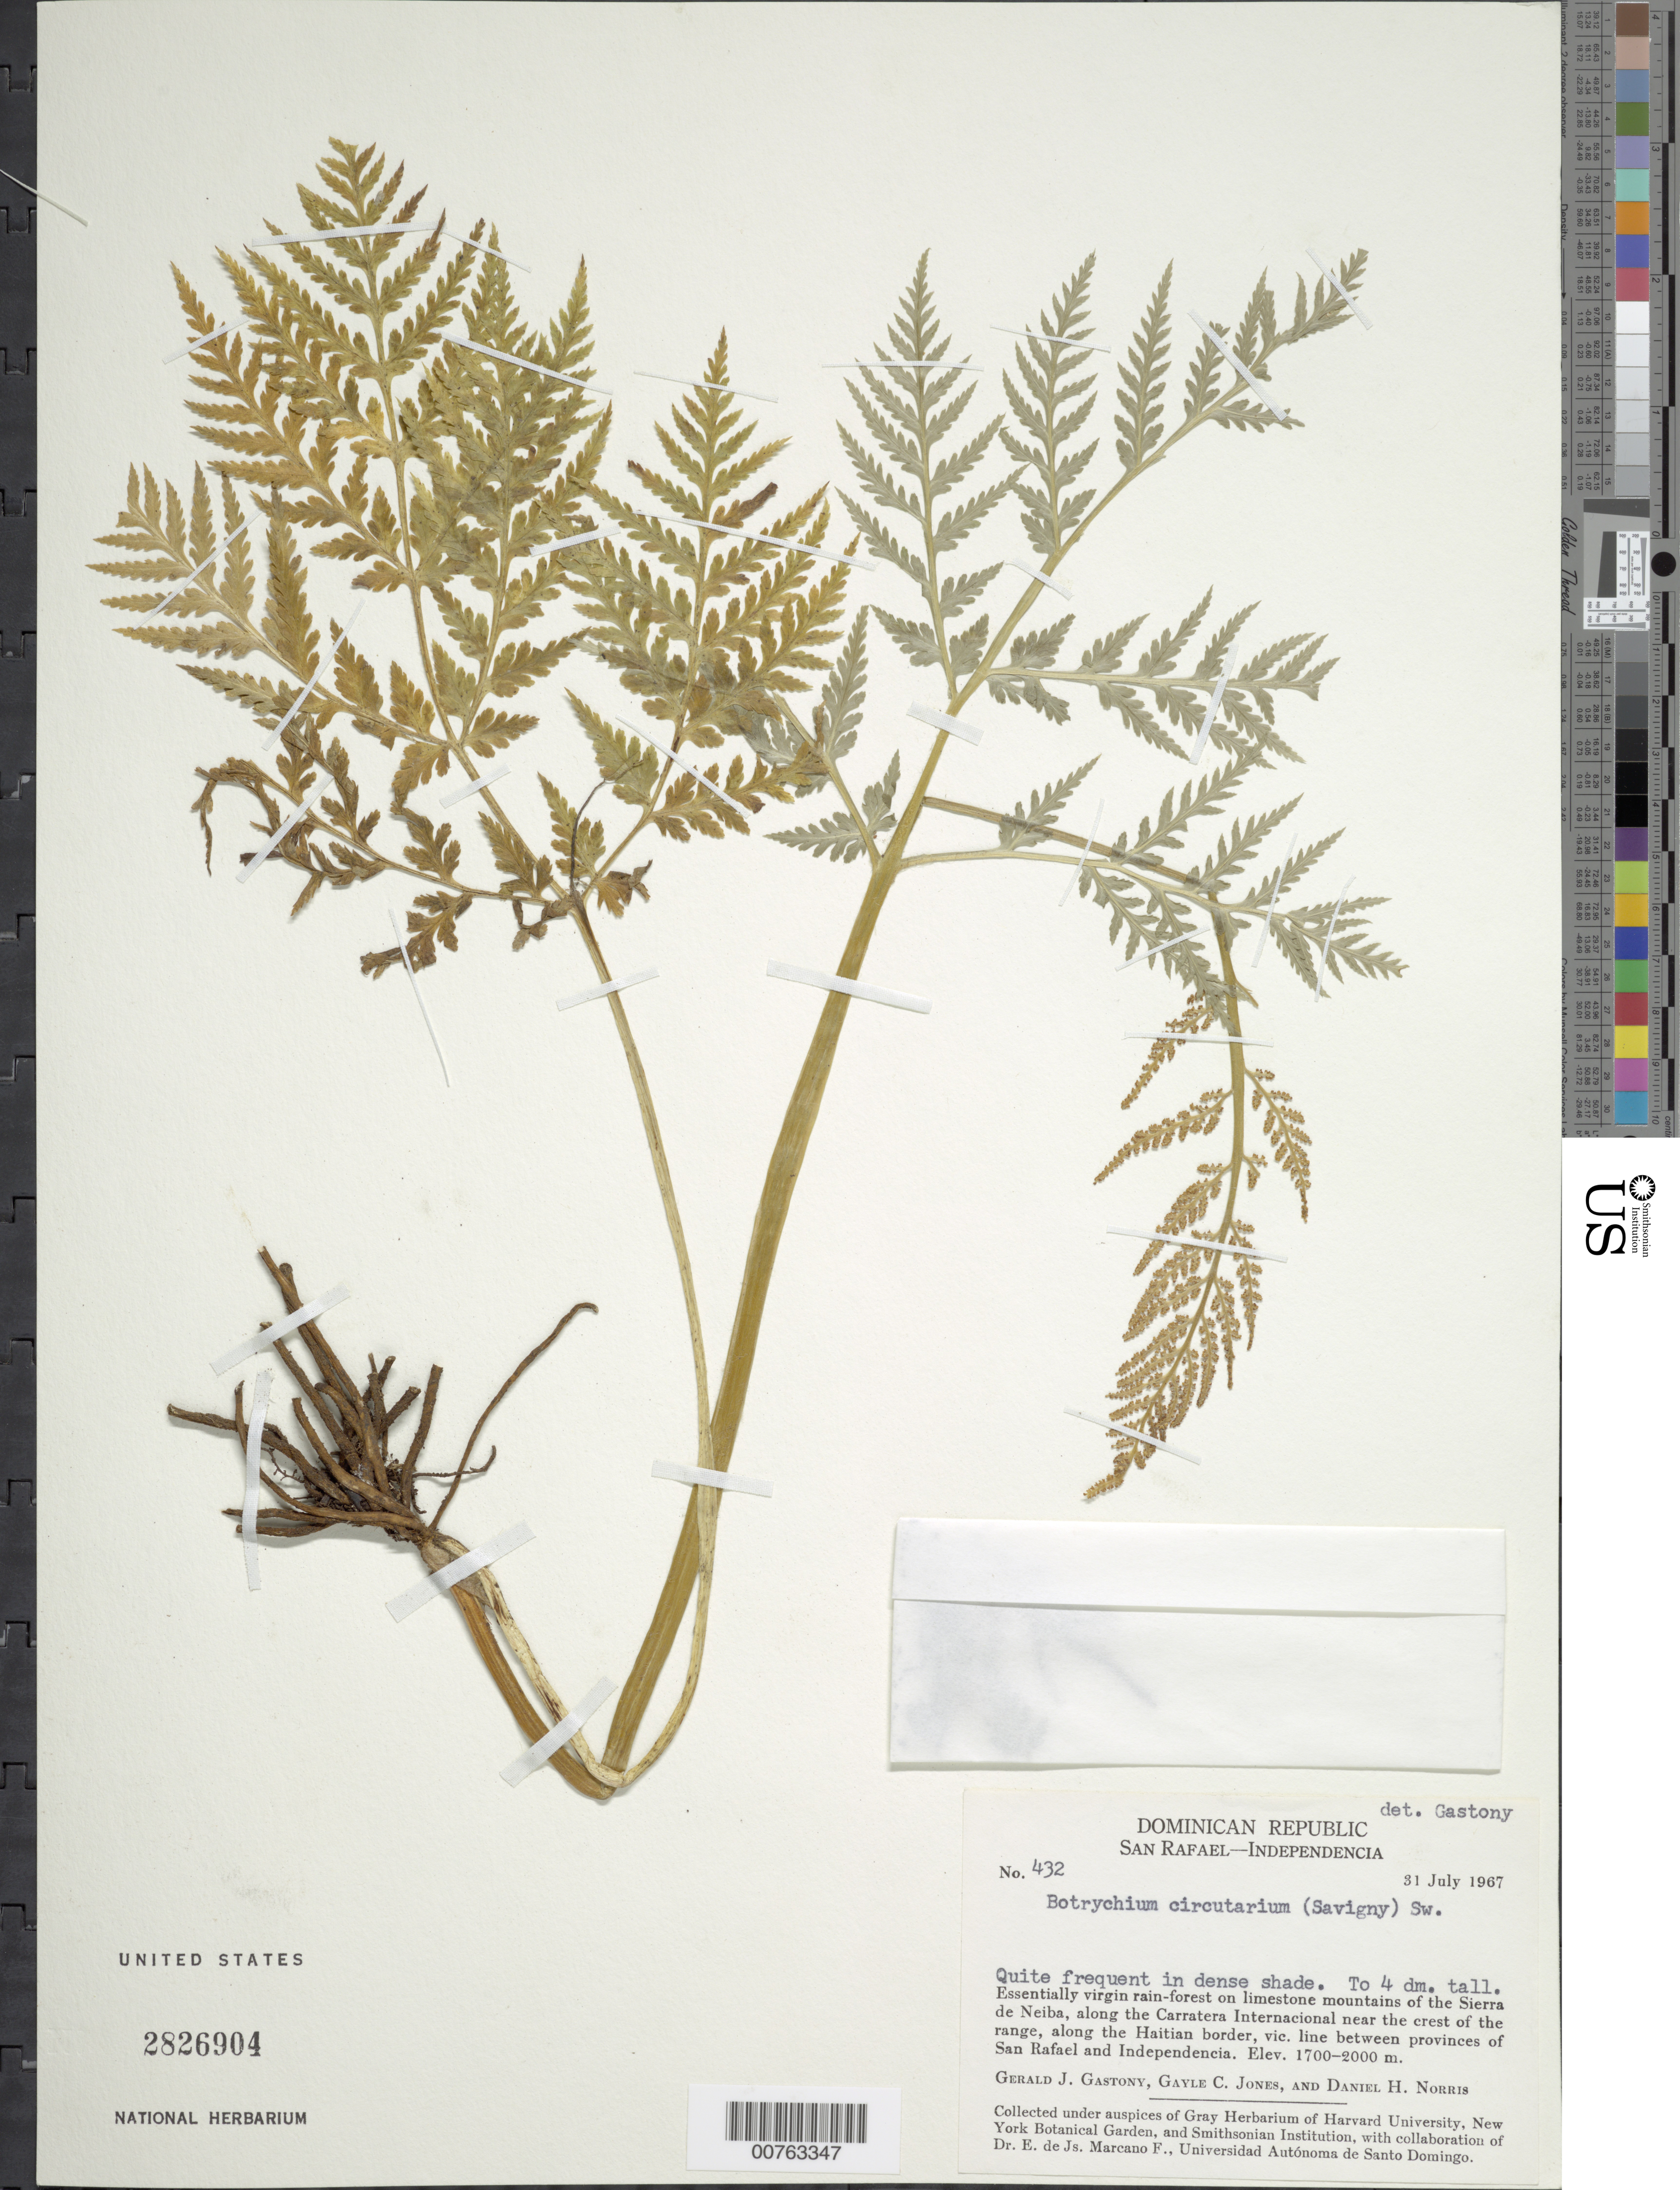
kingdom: Plantae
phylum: Tracheophyta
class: Polypodiopsida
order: Ophioglossales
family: Ophioglossaceae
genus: Botrychium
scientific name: Botrychium virginianum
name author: (L.) Sw.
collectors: G. Gastony, G. C. Jones & D. H. Norris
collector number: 432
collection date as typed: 31 Jul 1967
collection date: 1967-07-31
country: Dominican Republic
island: Hispaniola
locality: Limestone mountains of the Sierra de Neiba, along the Carretera Internacional near the crest of the range, along the Haitian border, vicinity line between provinces of San Rafael and Independencia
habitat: Essentially virgin rain-forest, in dense shade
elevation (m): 1700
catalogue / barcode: US 2826904